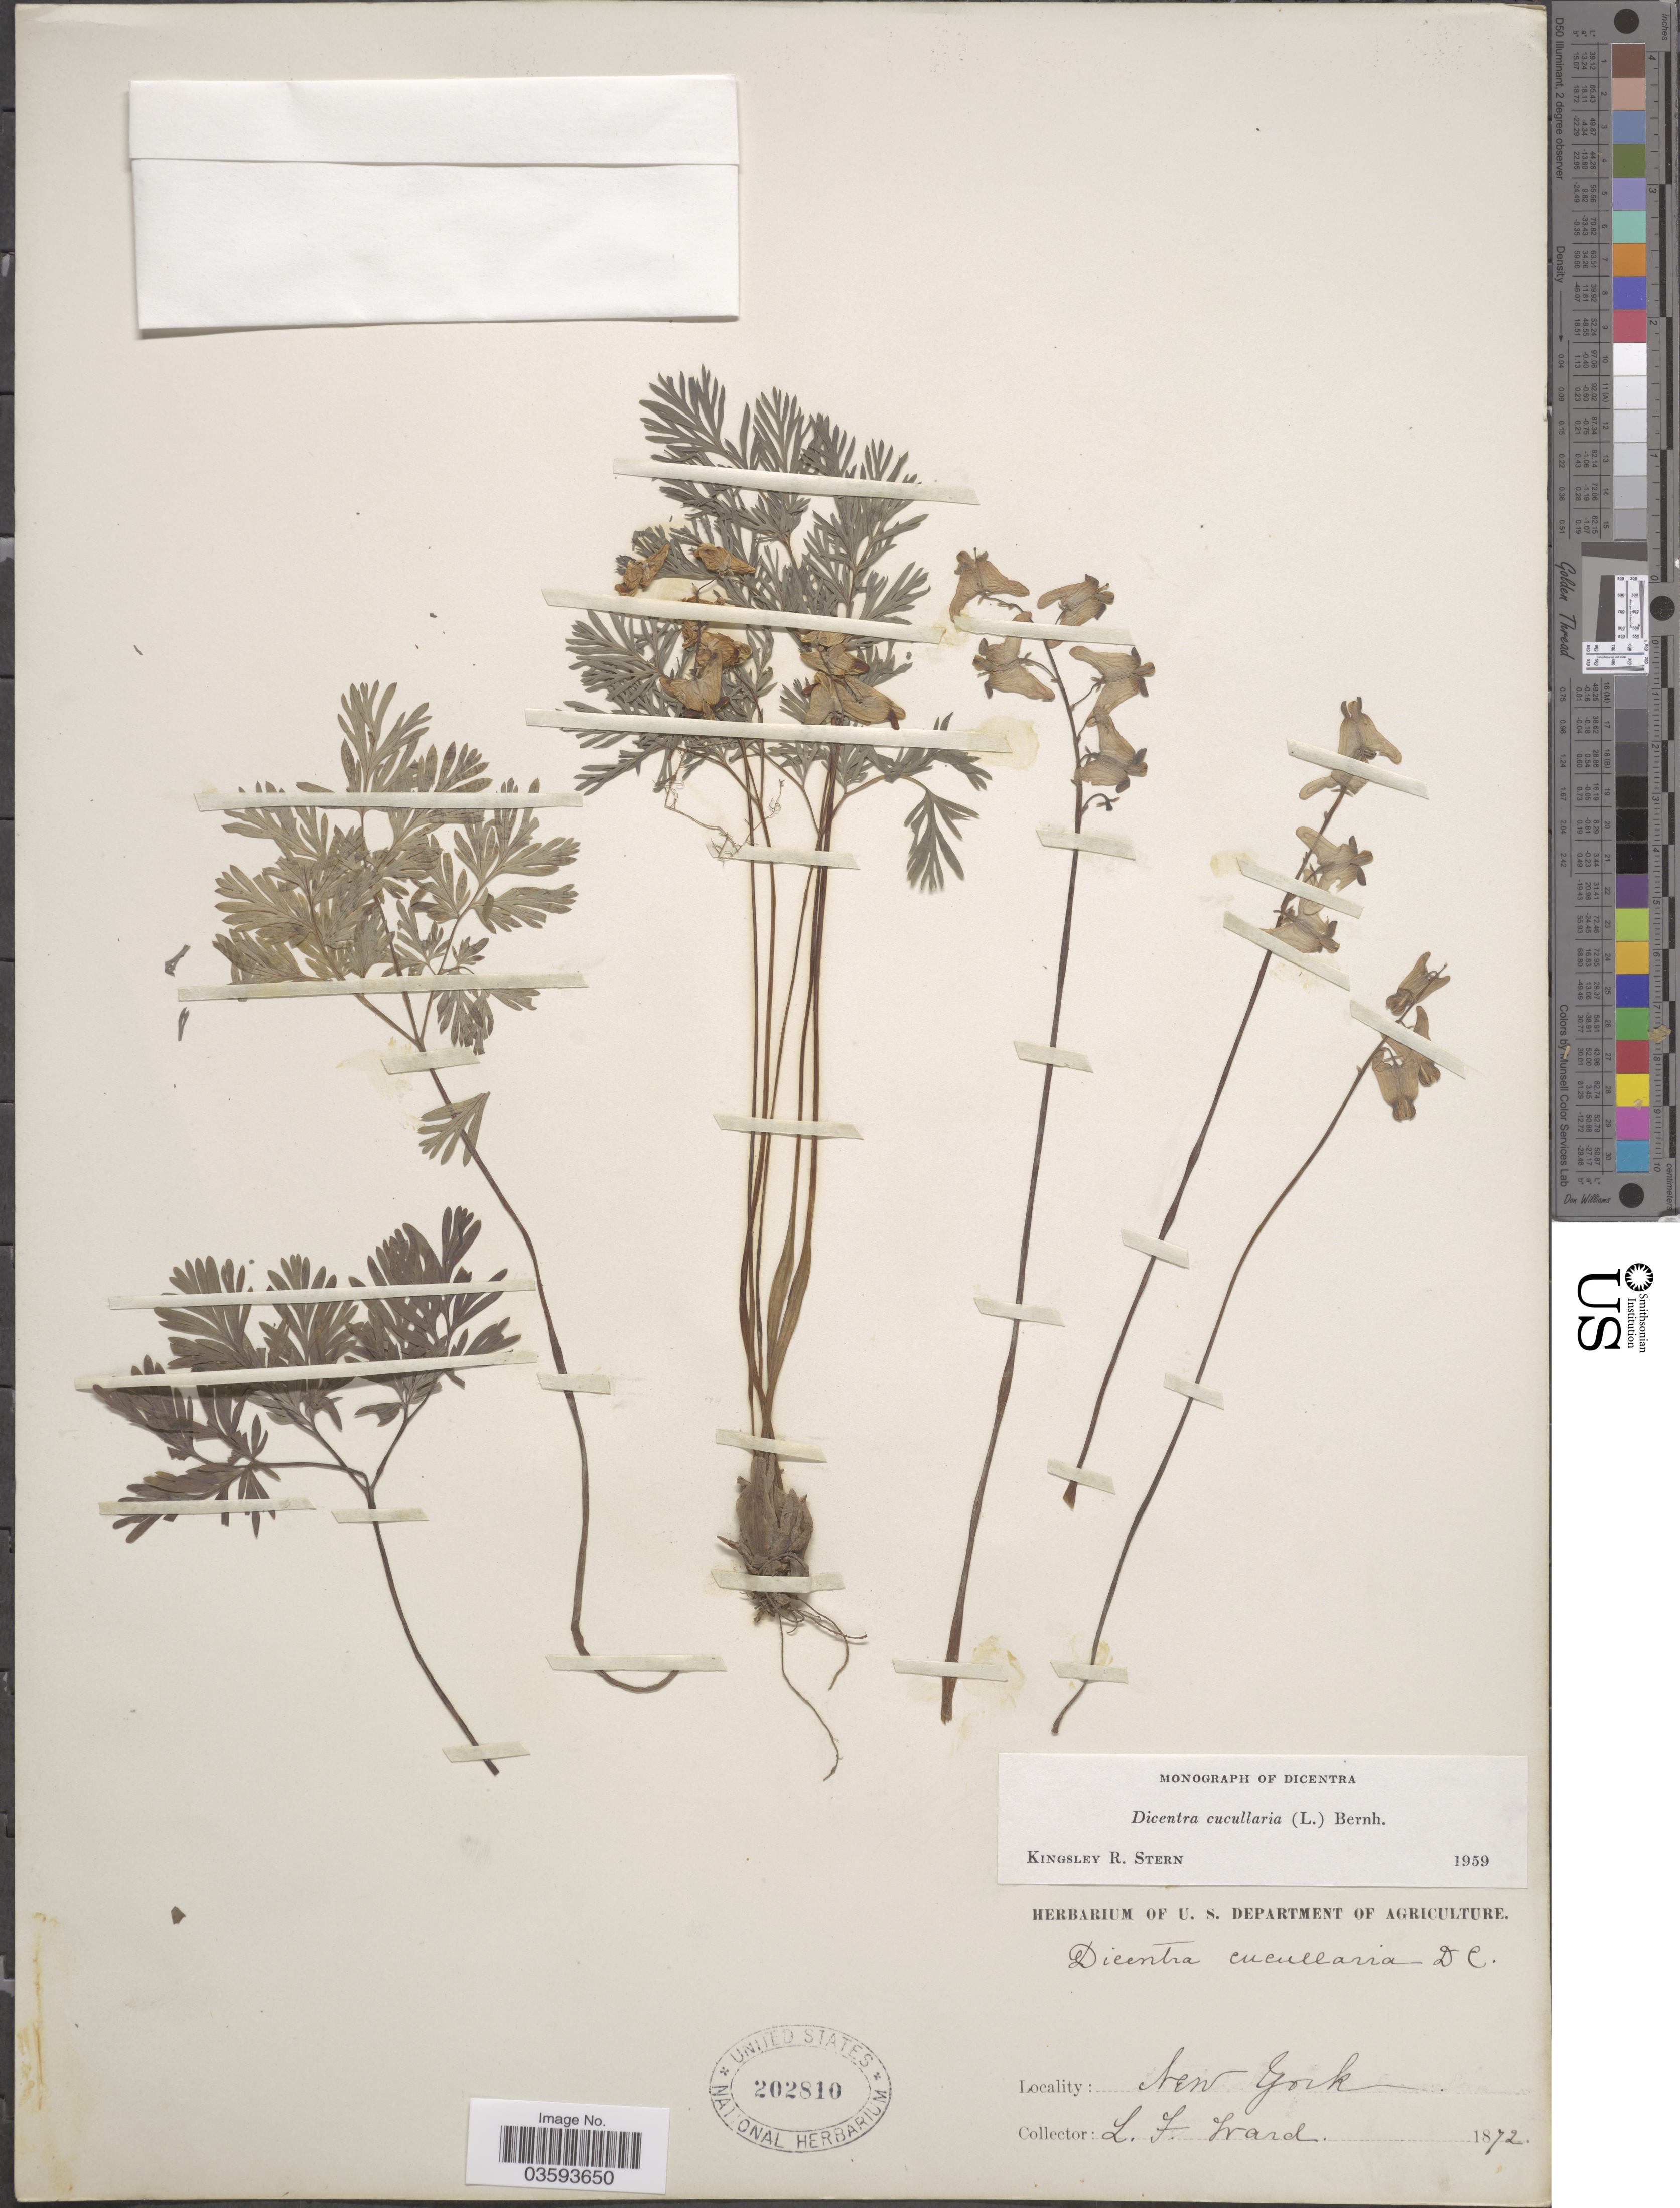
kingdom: Plantae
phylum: Tracheophyta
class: Magnoliopsida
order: Ranunculales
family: Papaveraceae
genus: Dicentra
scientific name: Dicentra cucullaria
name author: (L.) Bernh.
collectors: L. Ward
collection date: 1872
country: United States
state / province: New York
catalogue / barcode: US 202810